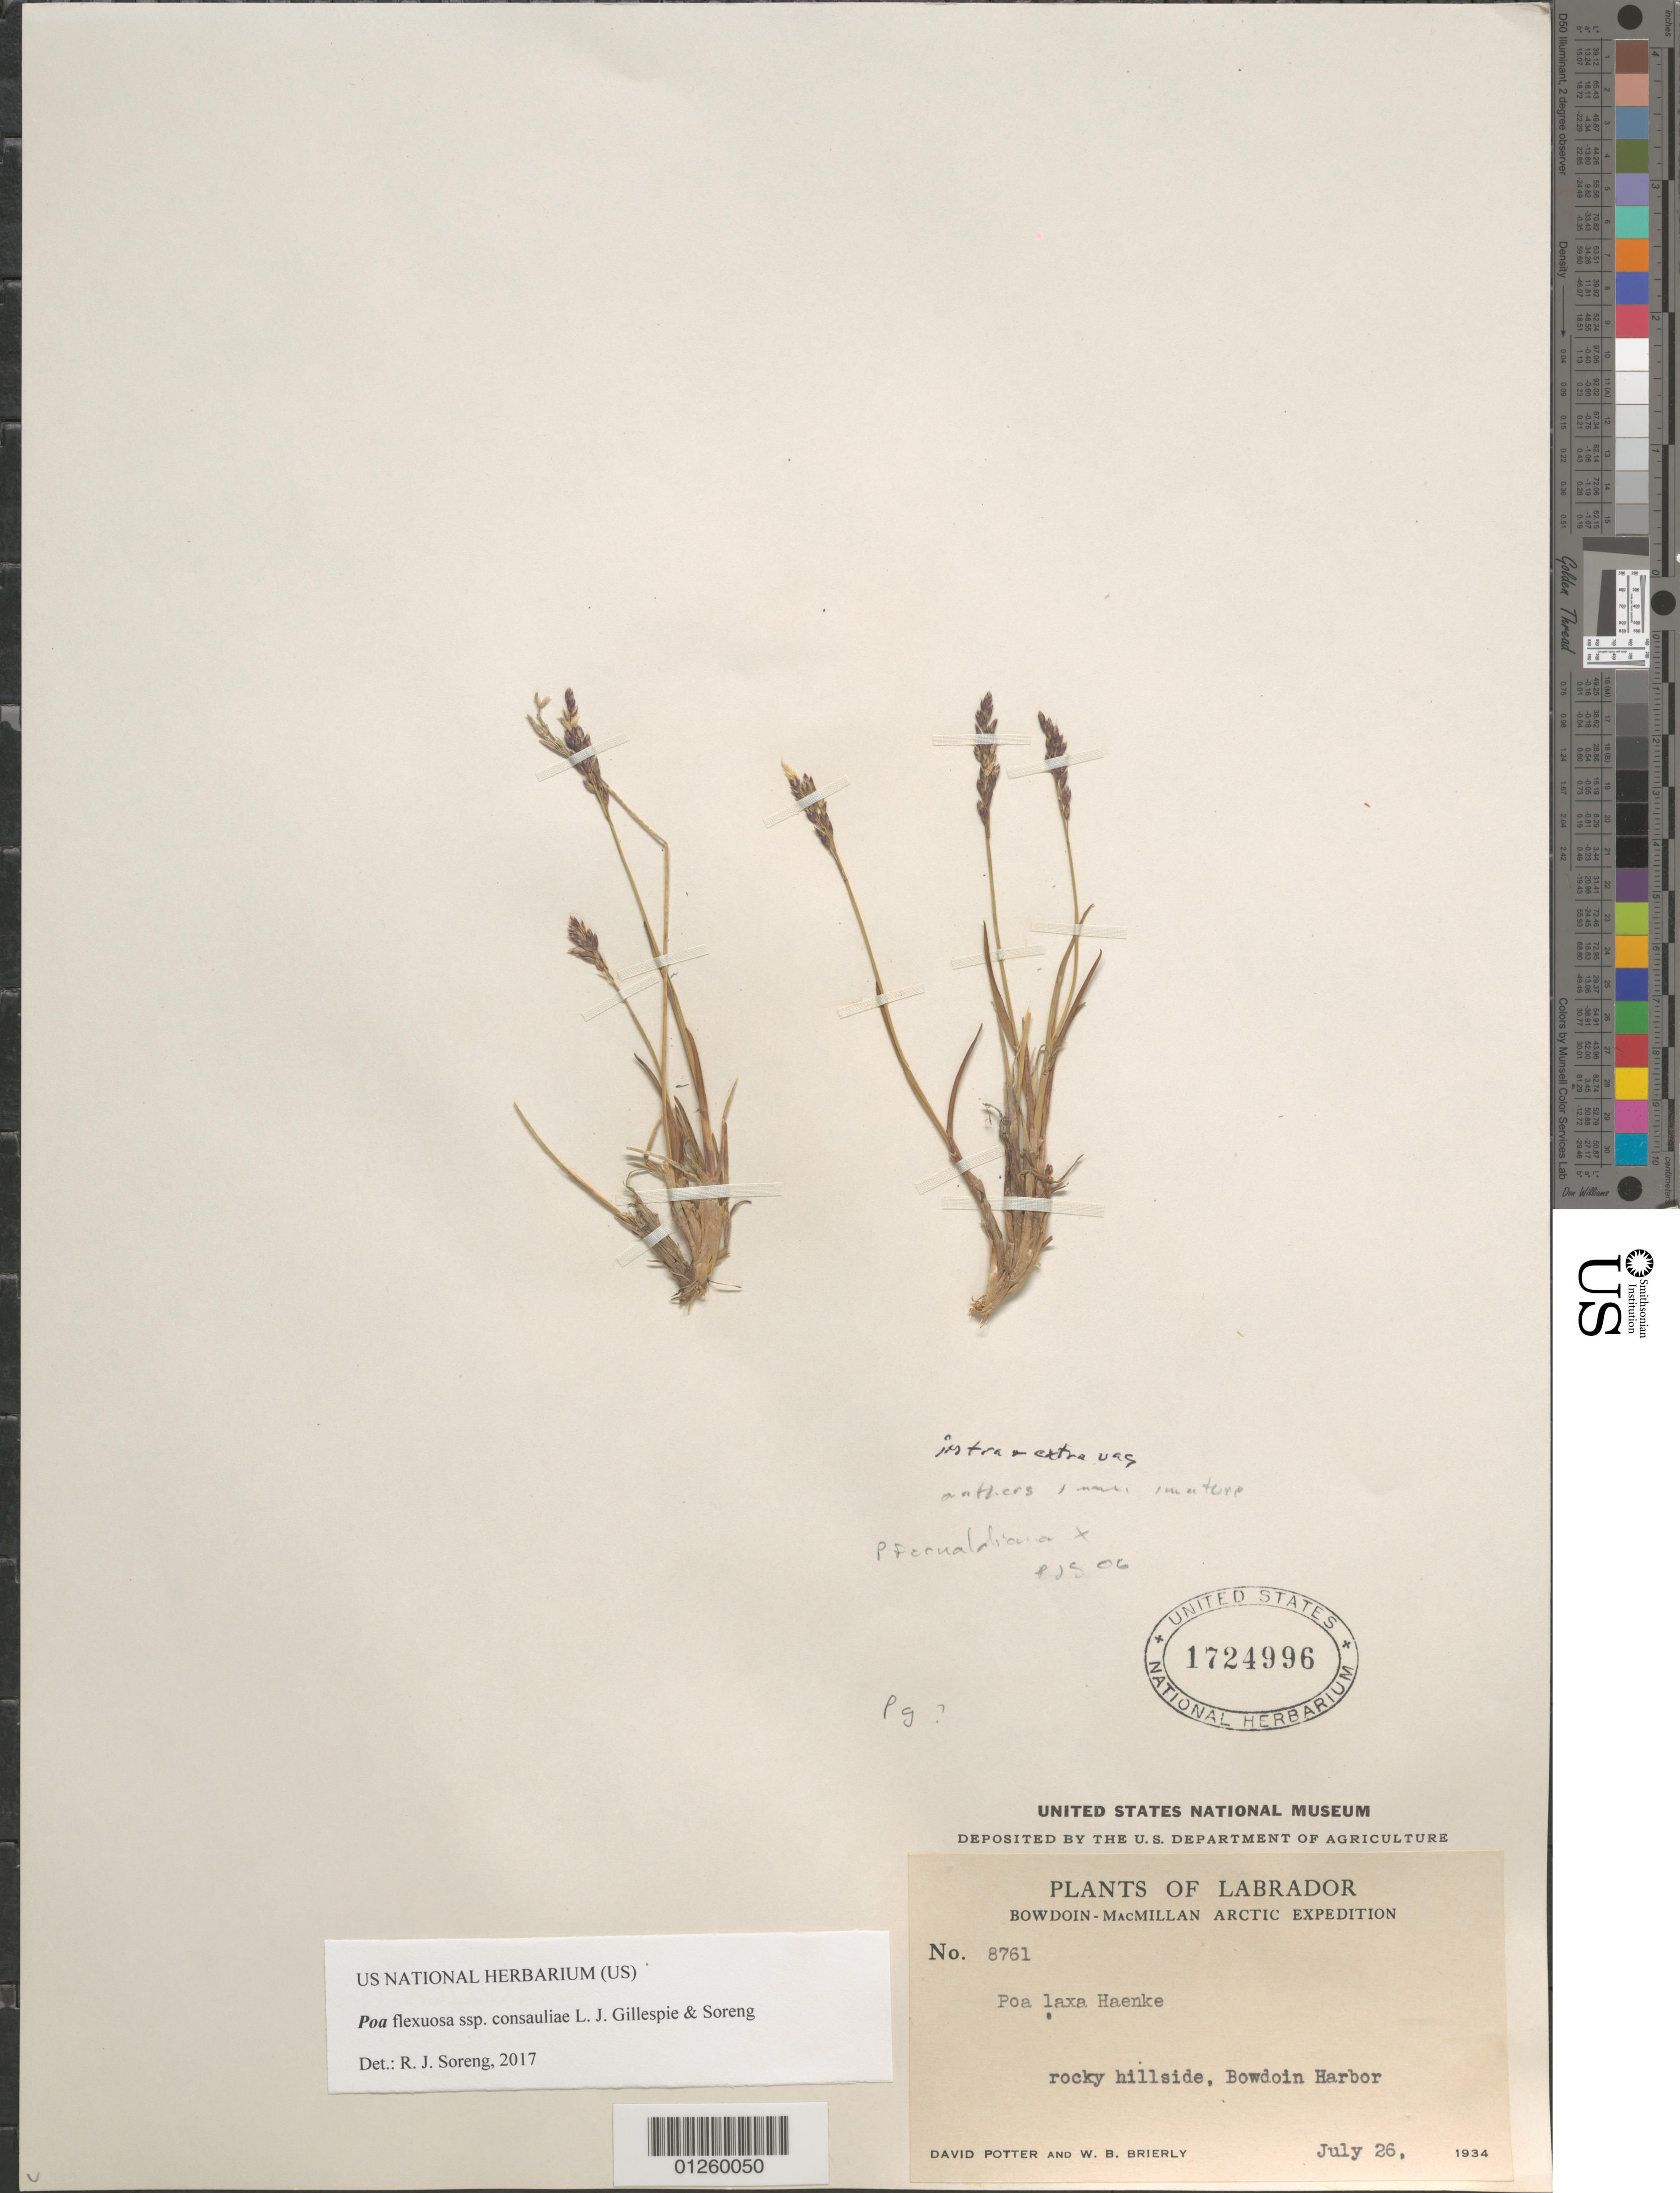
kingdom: Plantae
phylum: Tracheophyta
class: Liliopsida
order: Poales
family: Poaceae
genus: Poa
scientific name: Poa flexuosa Sm. subsp. consauliae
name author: L.J. Gillespie & Soreng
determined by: Soreng, Robert J., Research Associate (BOT), Smithsonian Institution - National Museum of Natural History (UNITED STATES)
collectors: D. Potter & W. Brierly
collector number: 8761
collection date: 1934-07-26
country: Canada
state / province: Newfoundland and Labrador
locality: Labradror, Bowdoin Harbor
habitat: Arctic, rocky hillsides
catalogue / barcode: US 1724996